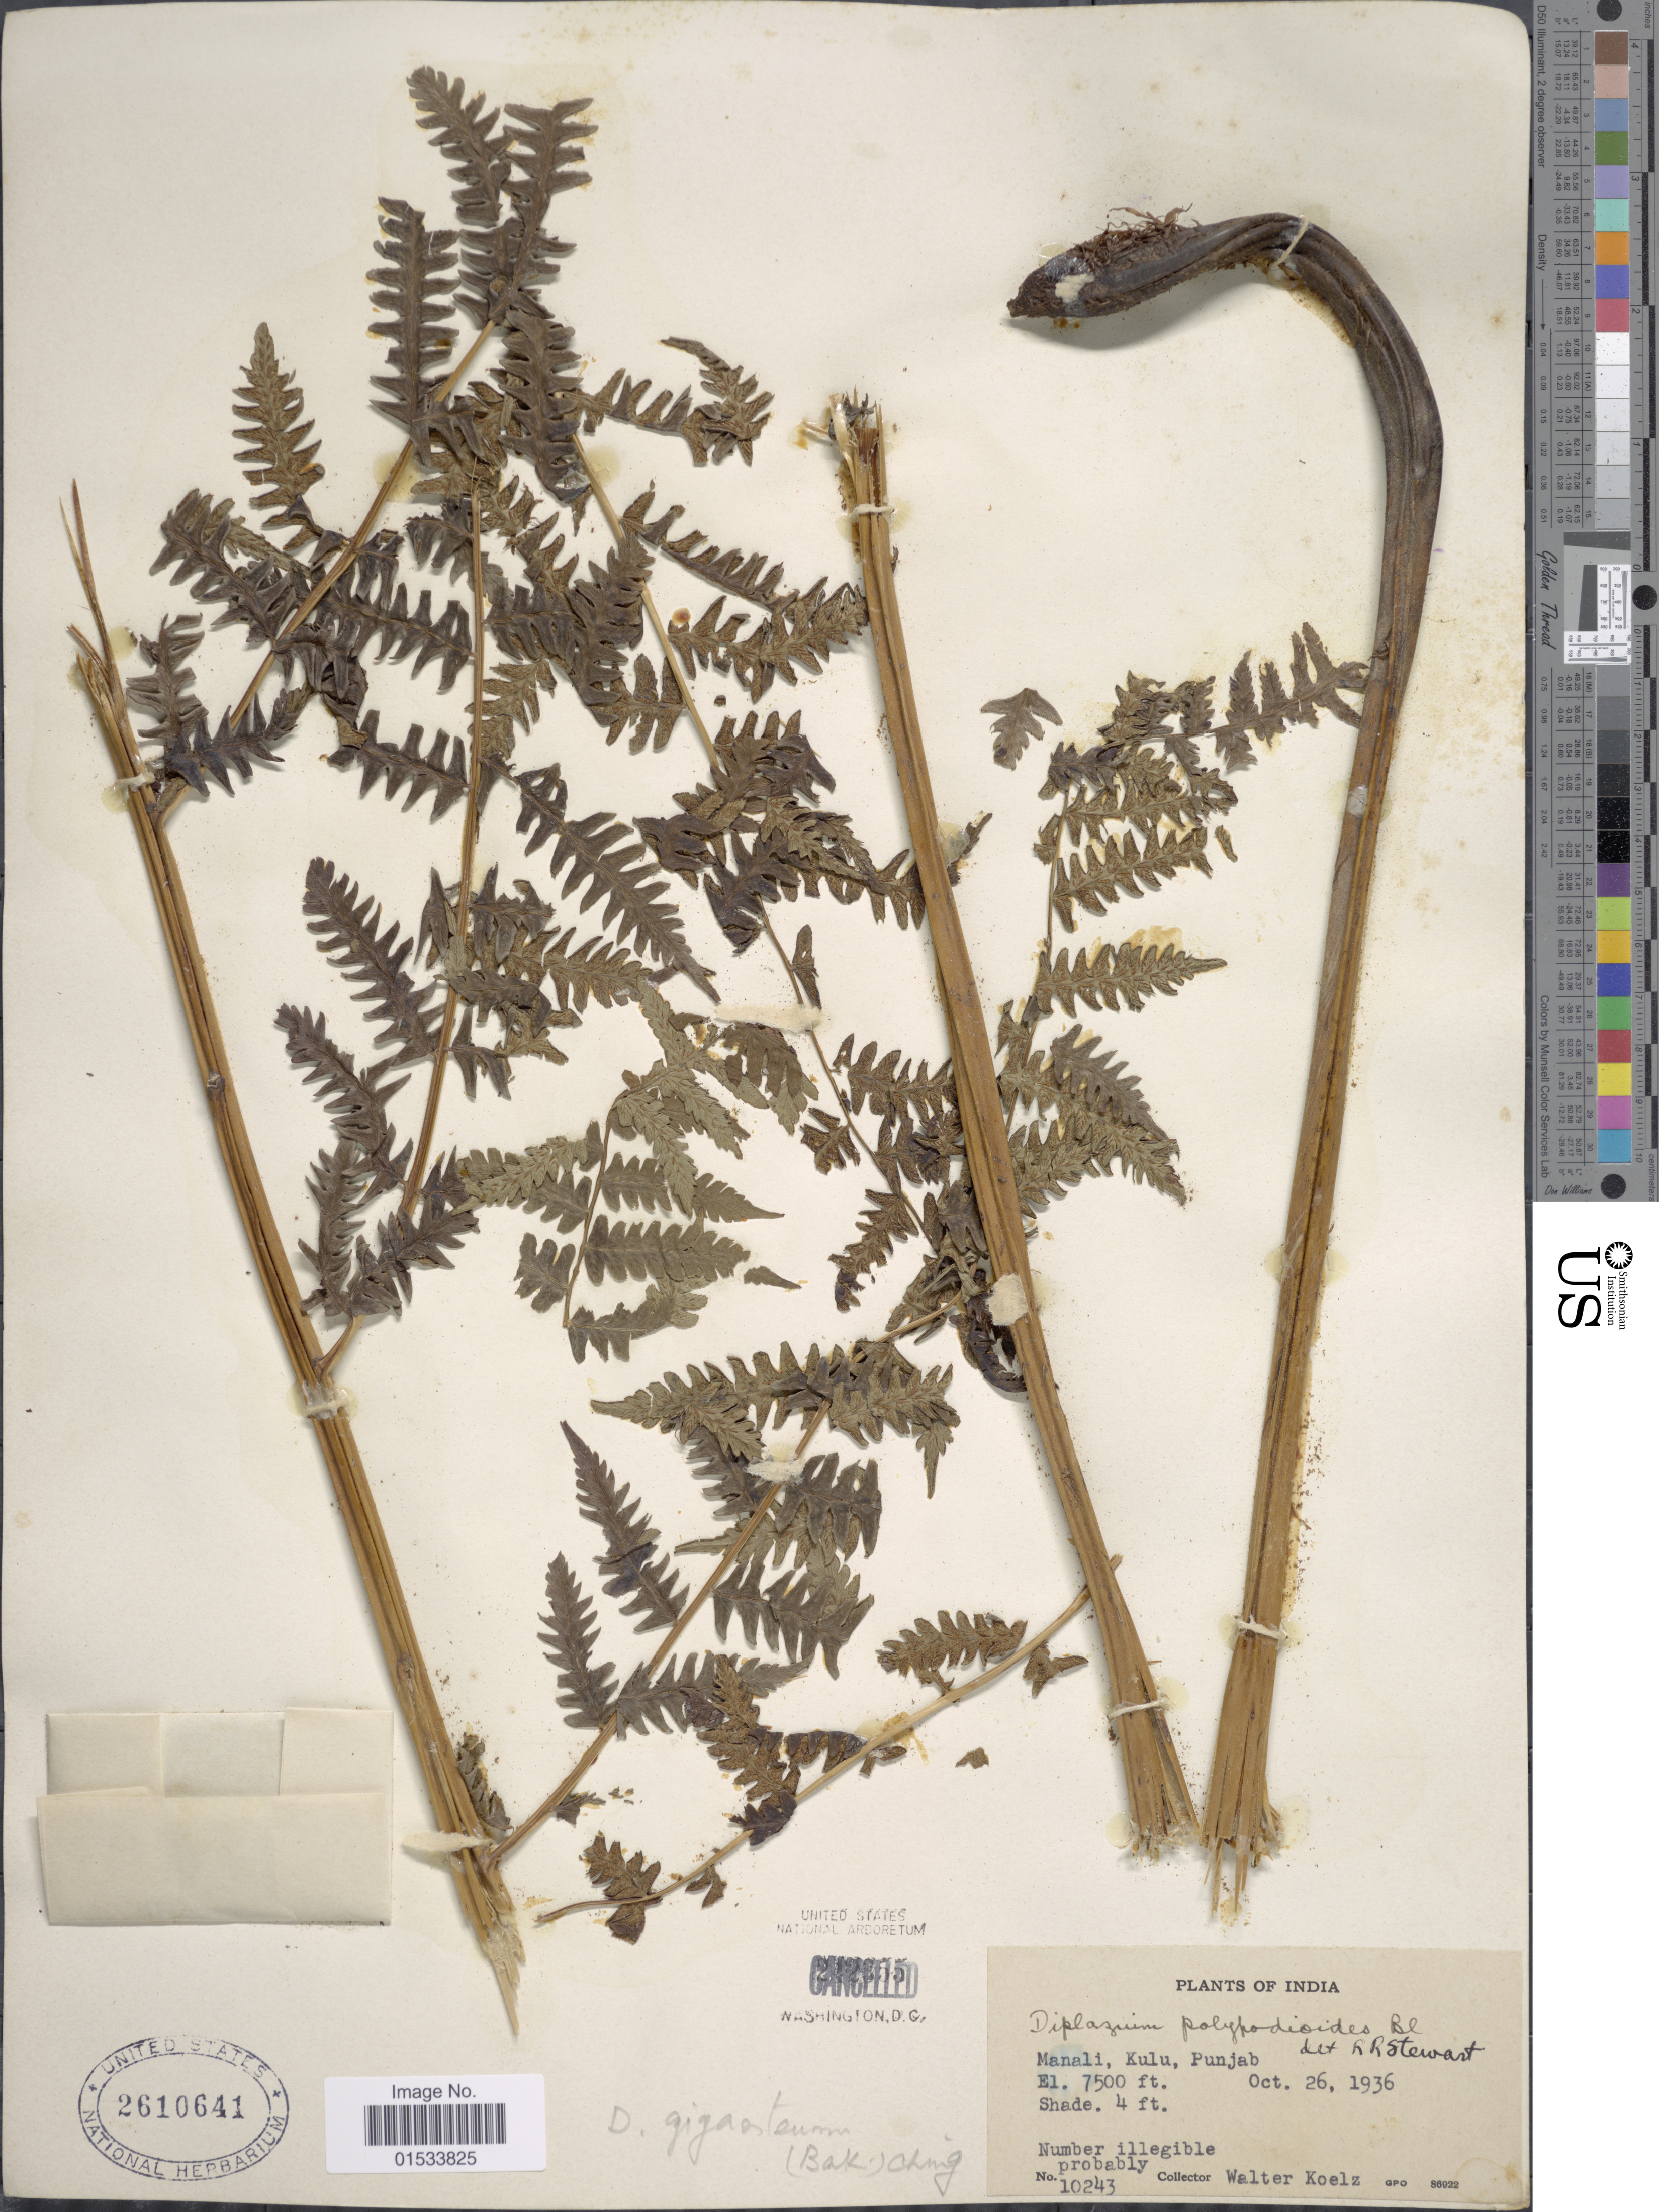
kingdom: Plantae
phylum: Tracheophyta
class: Polypodiopsida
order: Polypodiales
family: Athyriaceae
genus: Diplazium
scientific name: Diplazium giganteum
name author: (Baker) Ching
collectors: W. N. Koelz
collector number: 10243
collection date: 1936-10-26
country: India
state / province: Punjab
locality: Manali, Kulu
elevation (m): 2286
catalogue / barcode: US 2610641